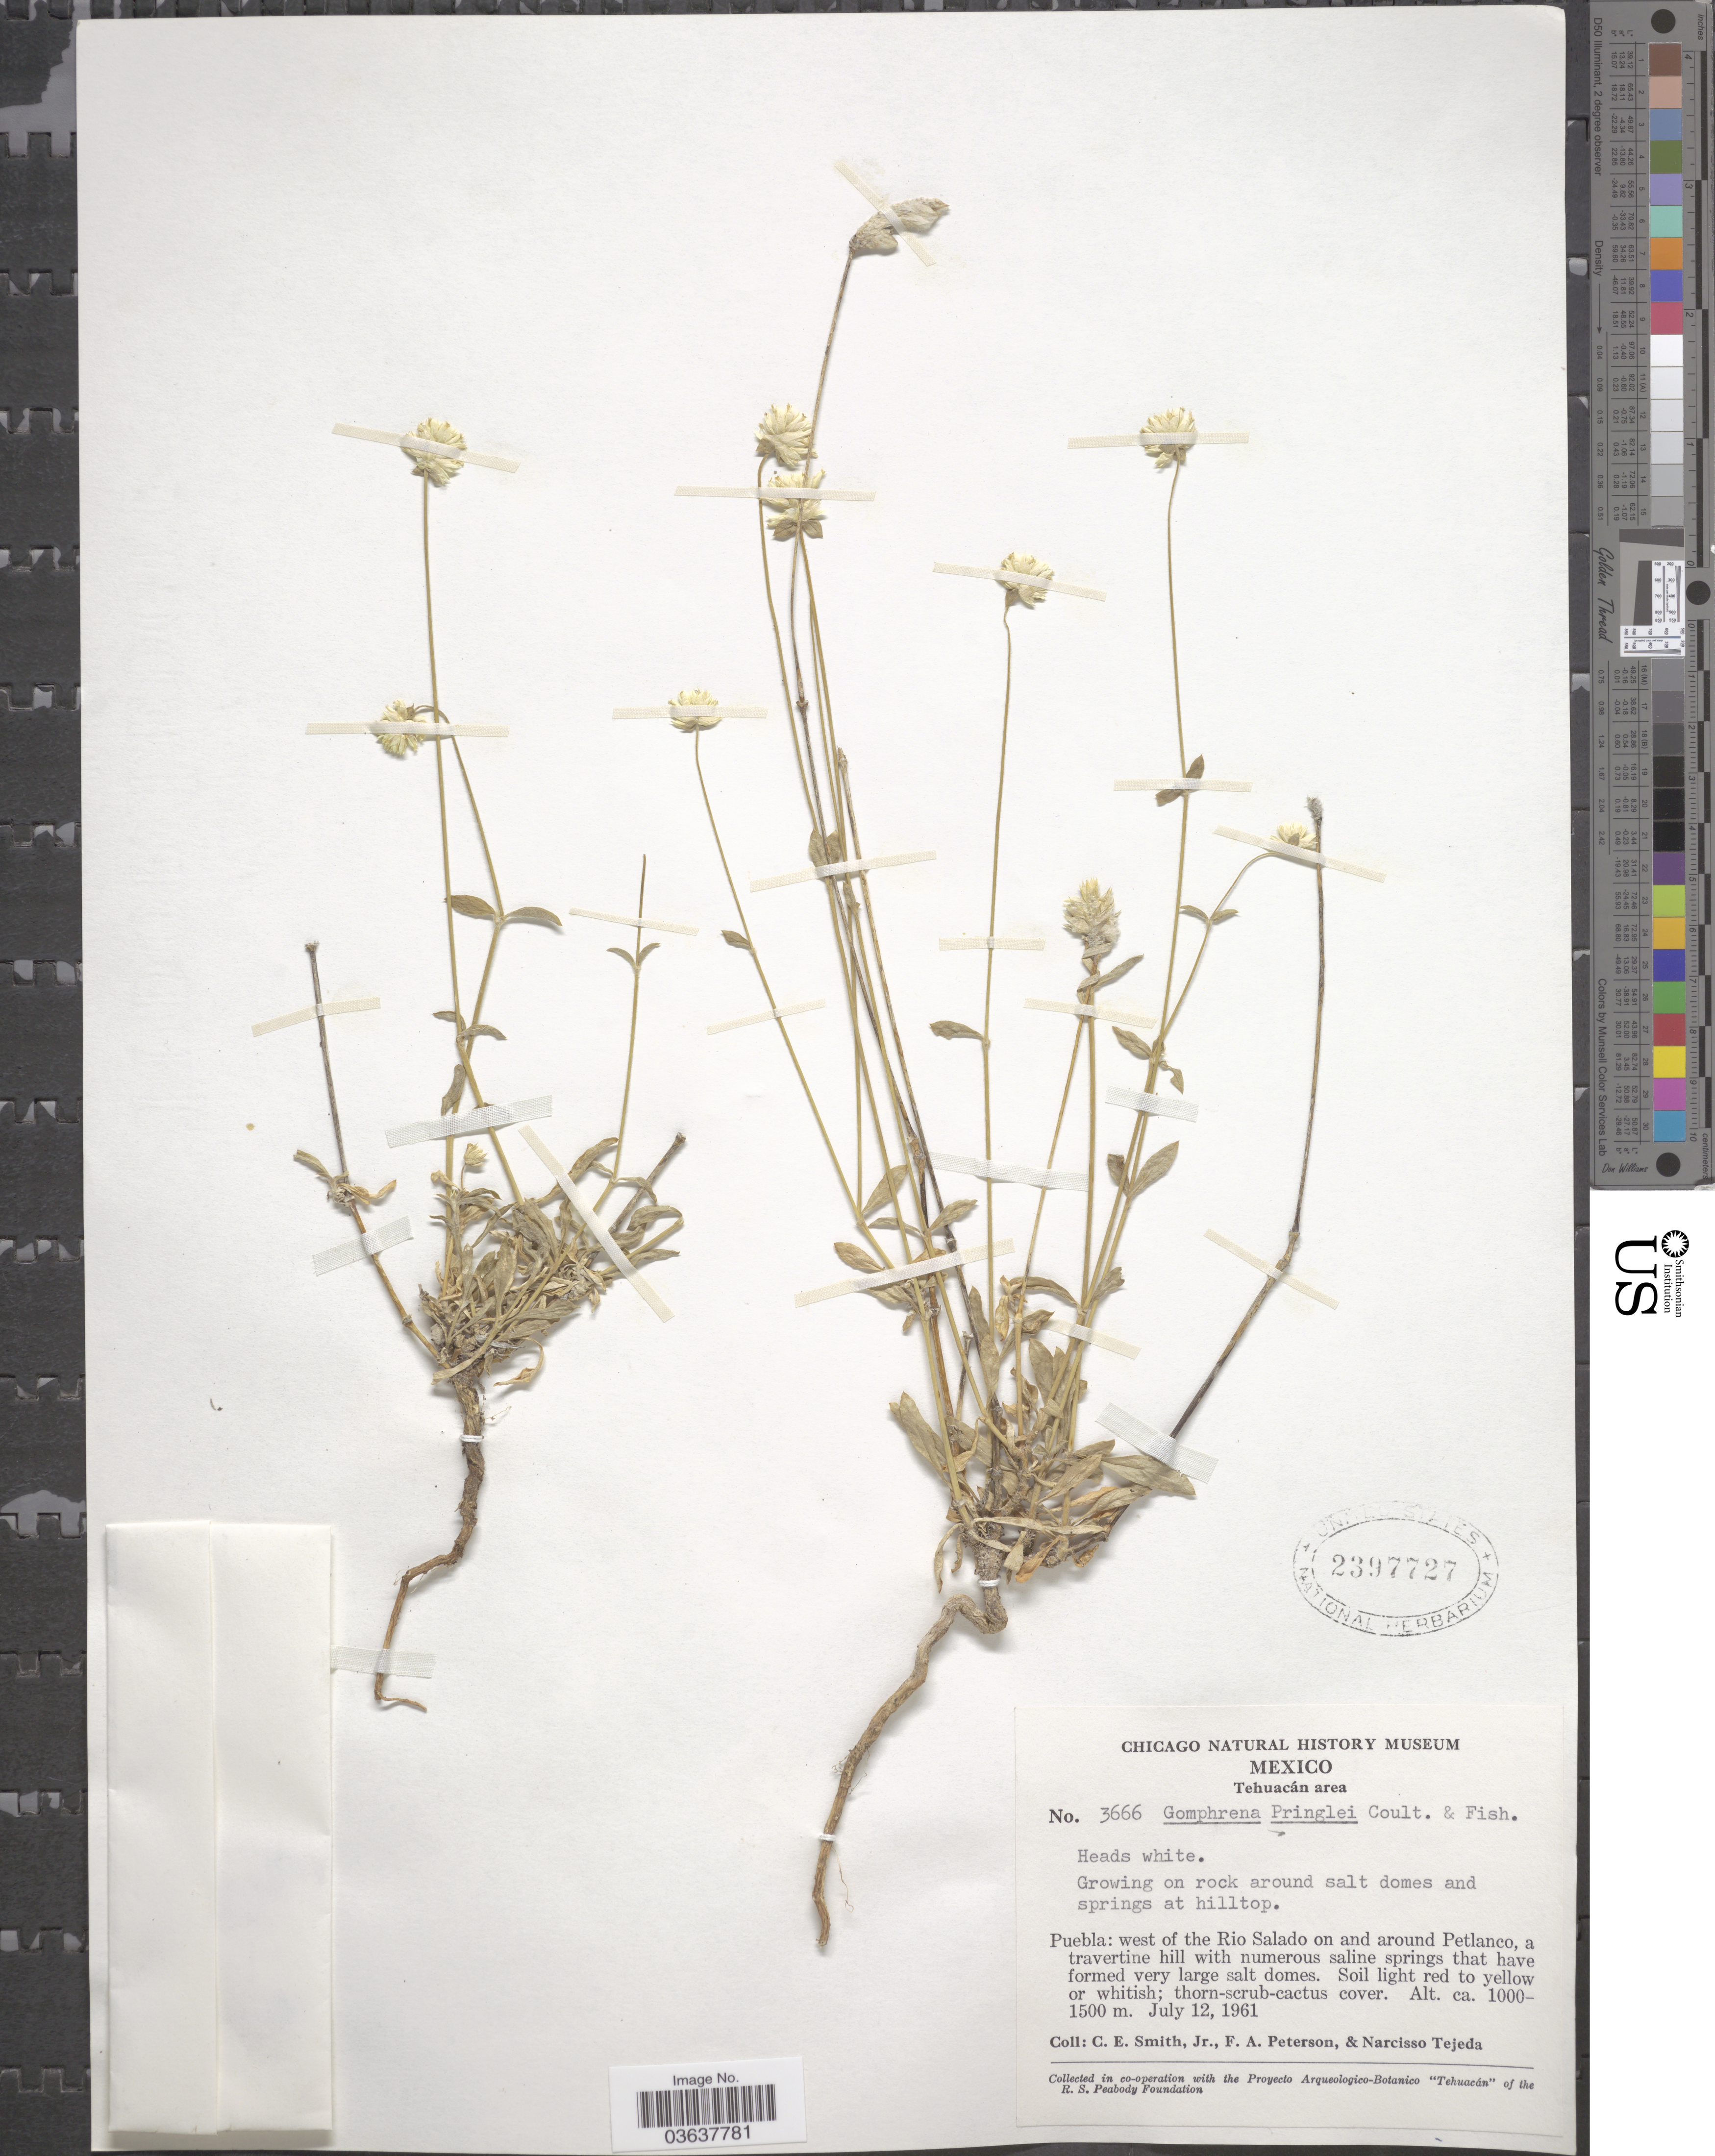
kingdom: Plantae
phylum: Tracheophyta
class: Magnoliopsida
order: Caryophyllales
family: Amaranthaceae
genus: Gomphrena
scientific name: Gomphrena pringlei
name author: J.M. Coult. & Fisher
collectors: C. E. Smith Jr., F. A. Peterson & N. Tejeda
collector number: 3666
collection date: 1961-07-12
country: Mexico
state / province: Puebla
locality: Tehuacán area. West of the Rio Salado on and around Petlanco.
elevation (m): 1000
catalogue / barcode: US 2397727